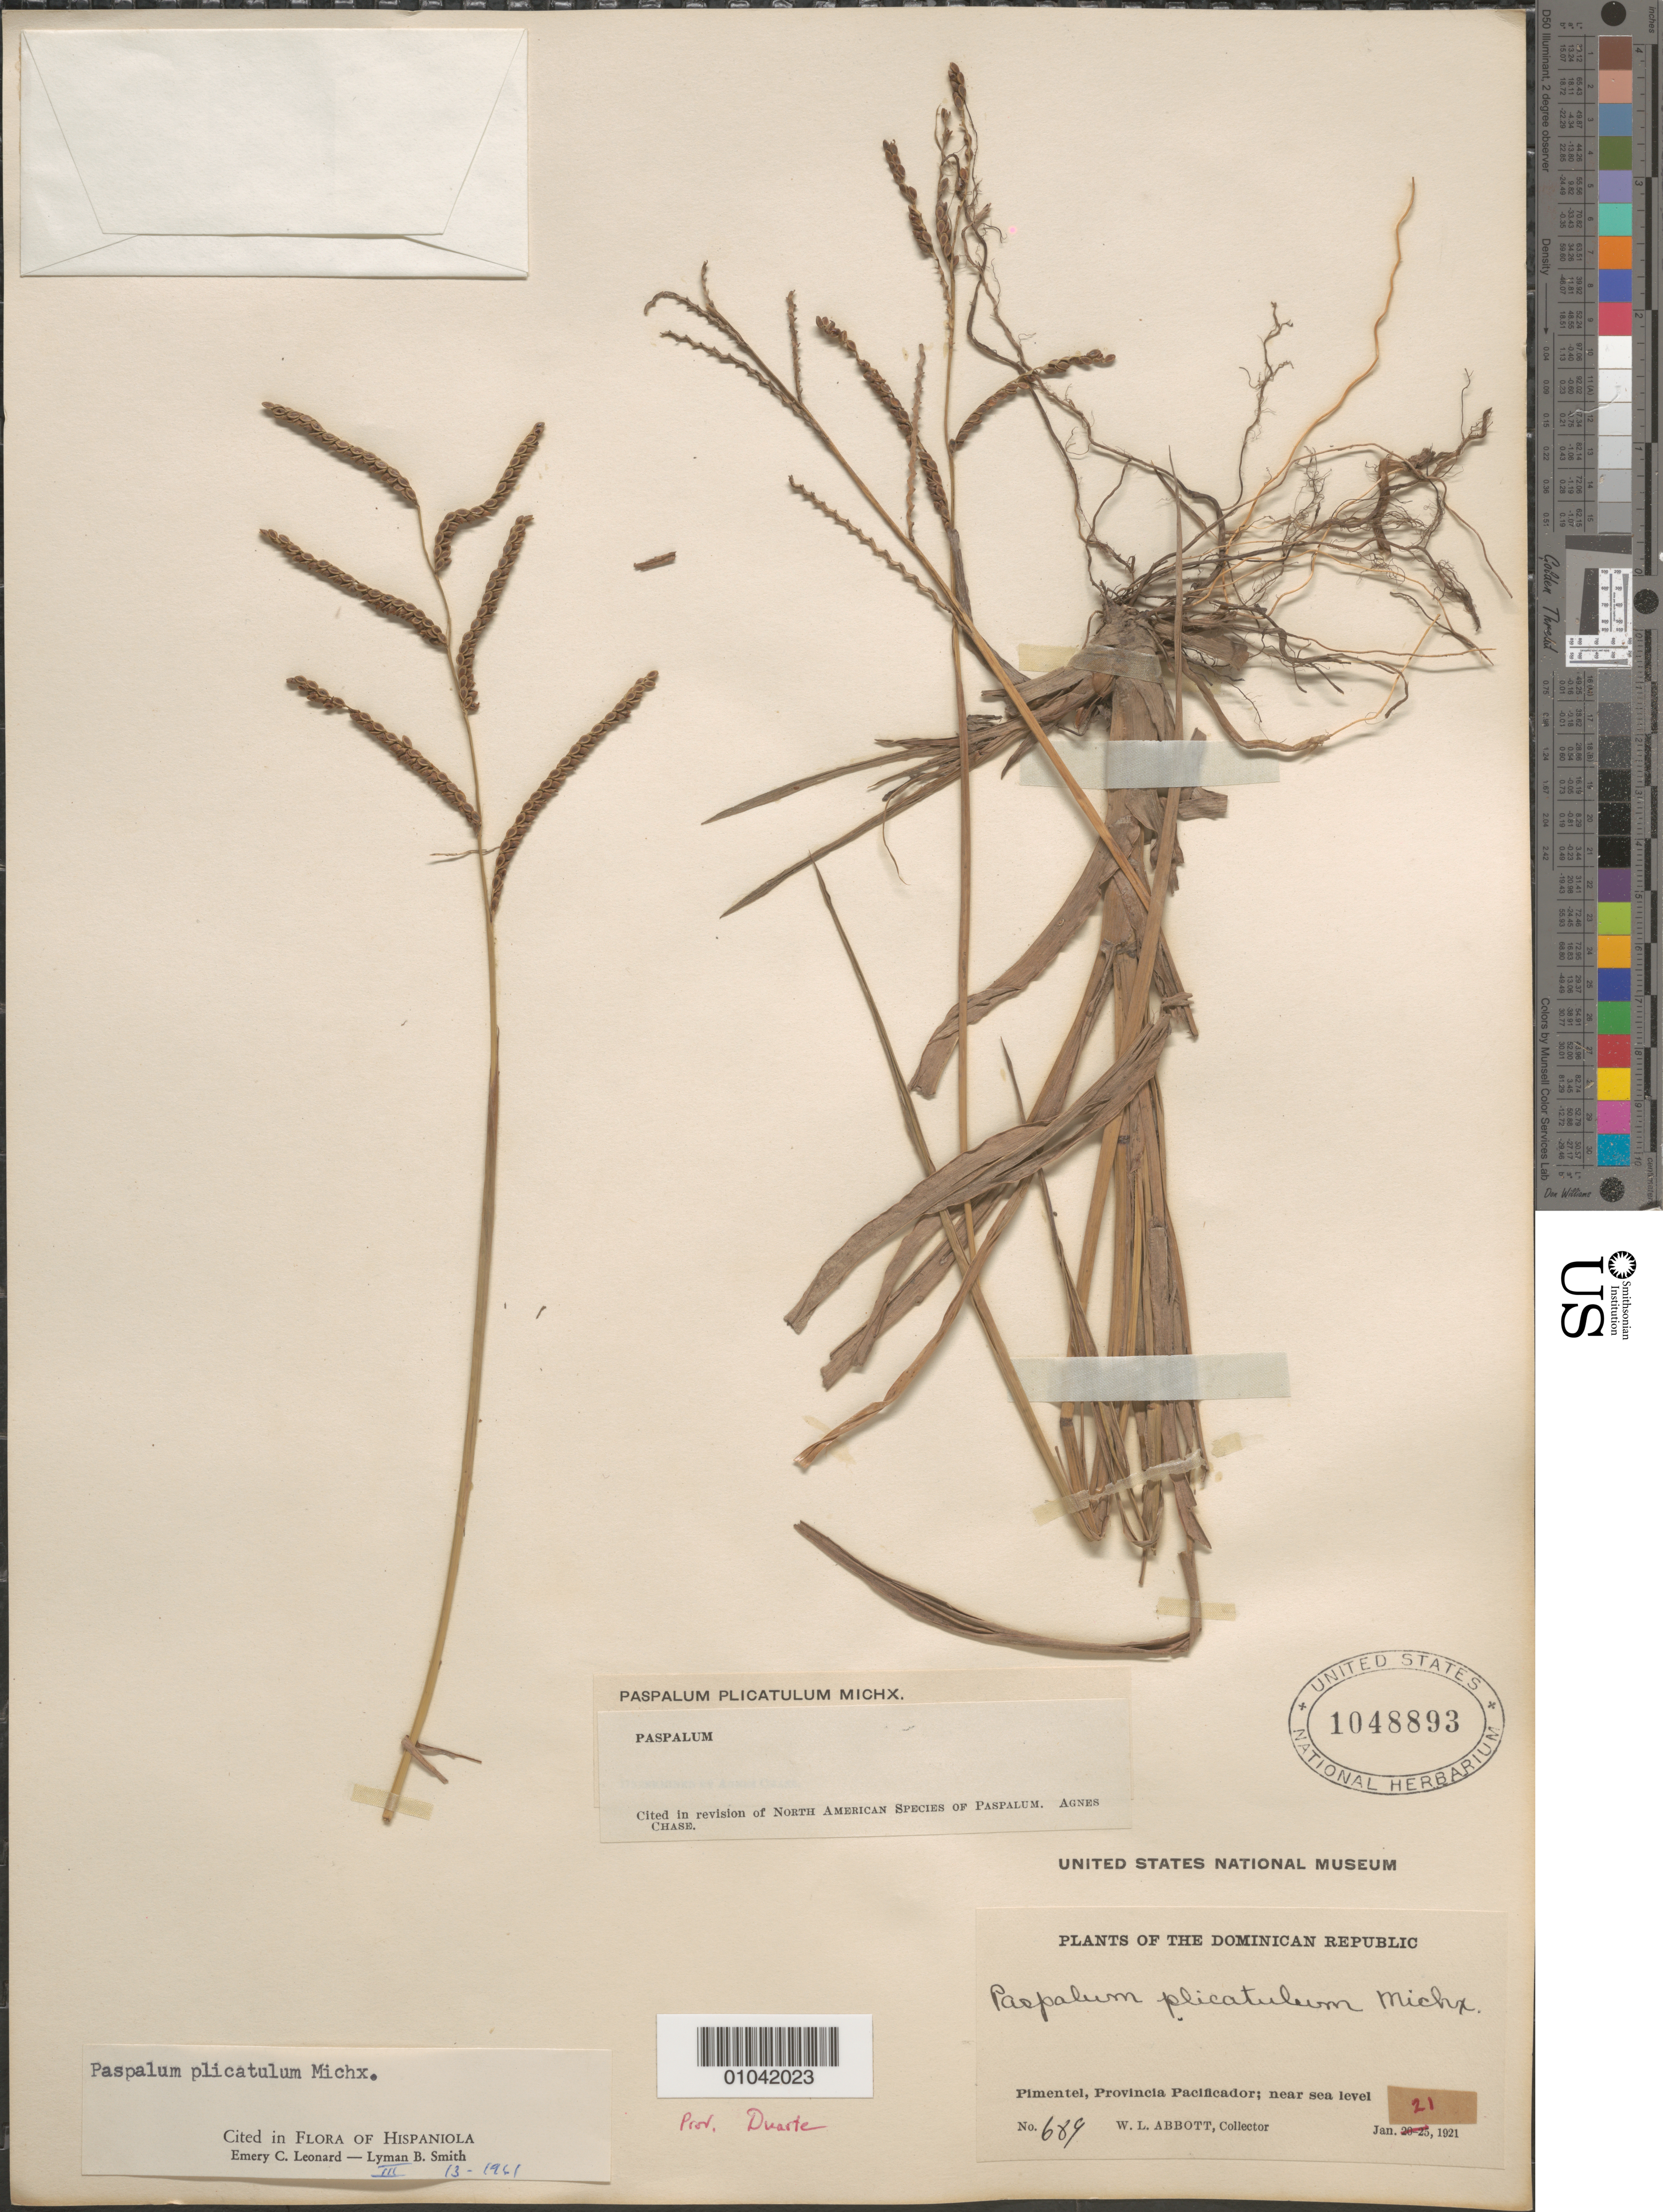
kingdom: Plantae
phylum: Tracheophyta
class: Liliopsida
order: Poales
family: Poaceae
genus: Paspalum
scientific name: Paspalum plicatulum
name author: Michx.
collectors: W. L. Abbott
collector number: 689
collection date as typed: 21 Jan 1921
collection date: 1921-01-21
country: Dominican Republic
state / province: Duarte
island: Hispaniola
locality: Pimentel, Provinicia Pacificador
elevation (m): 0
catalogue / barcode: US 1048893